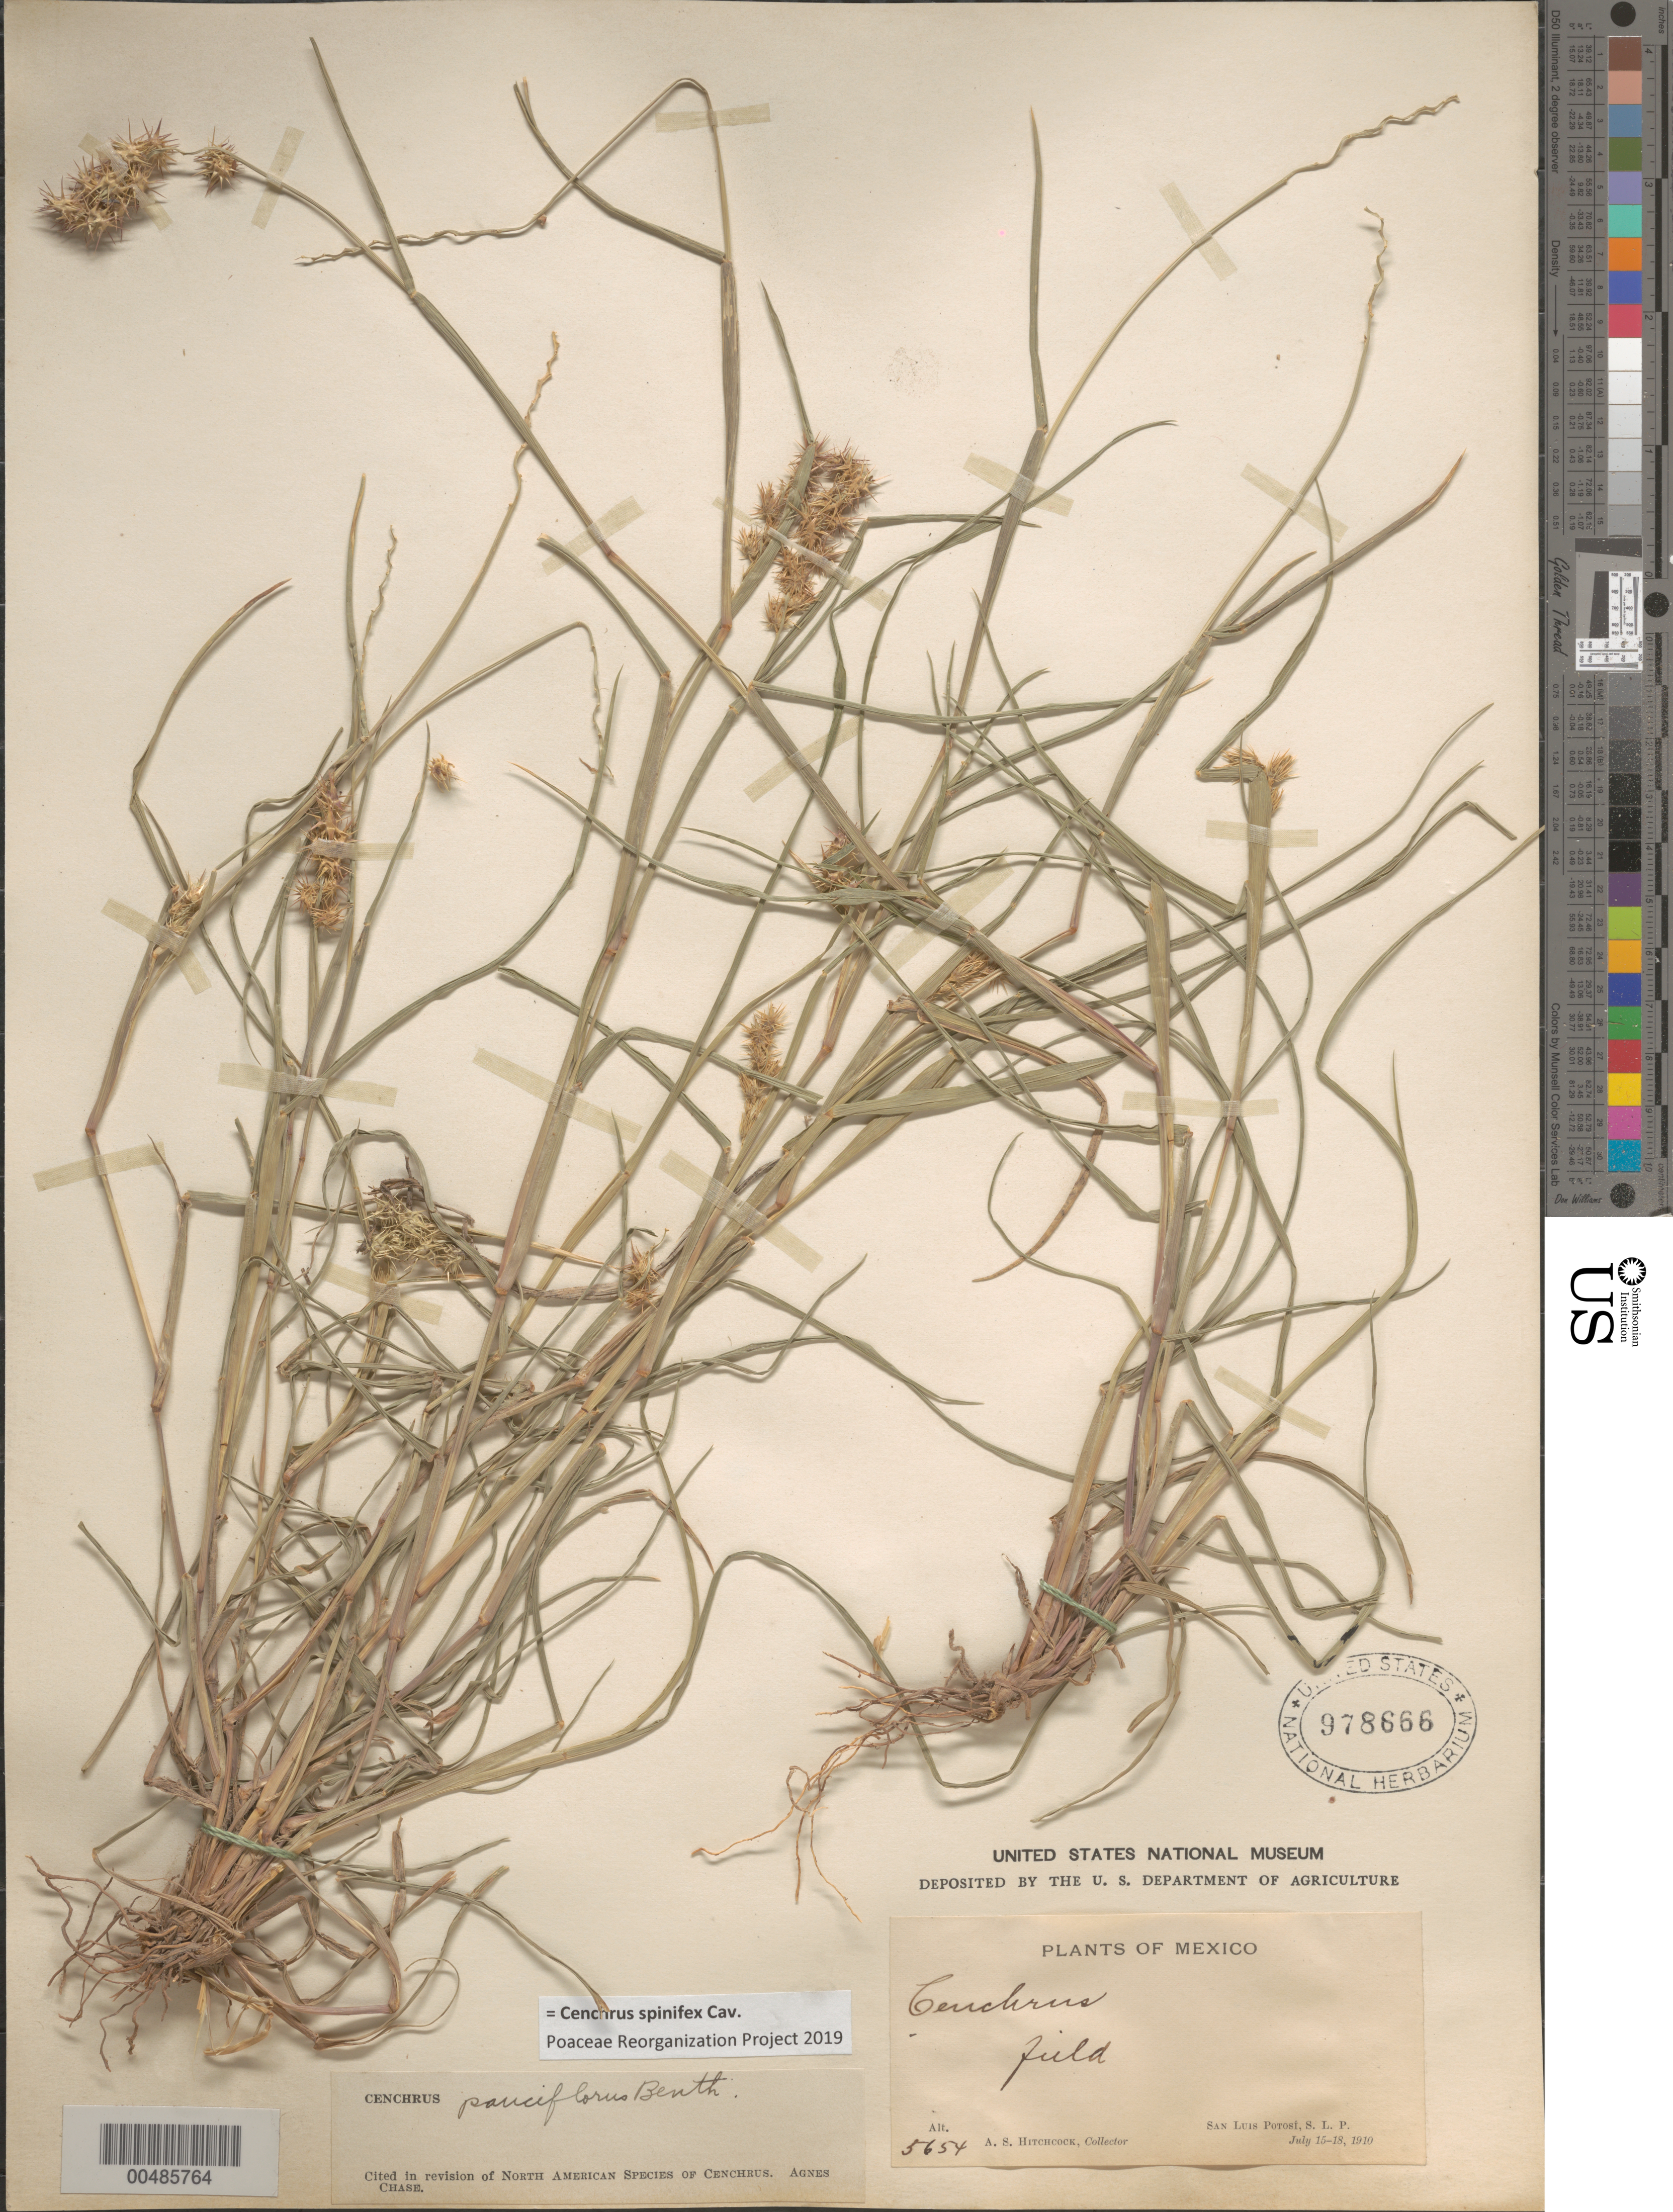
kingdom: Plantae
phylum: Tracheophyta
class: Liliopsida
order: Poales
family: Poaceae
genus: Cenchrus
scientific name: Cenchrus spinifex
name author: Cav.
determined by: Poaceae Reorganization Project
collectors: A. S. Hitchcock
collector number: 5654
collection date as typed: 15 Jul 1910 to 18 Jul 1910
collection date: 1910-07-15/1910-07-18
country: Mexico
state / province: San Luis Potosi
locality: San Luis Potosi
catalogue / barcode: US 978666